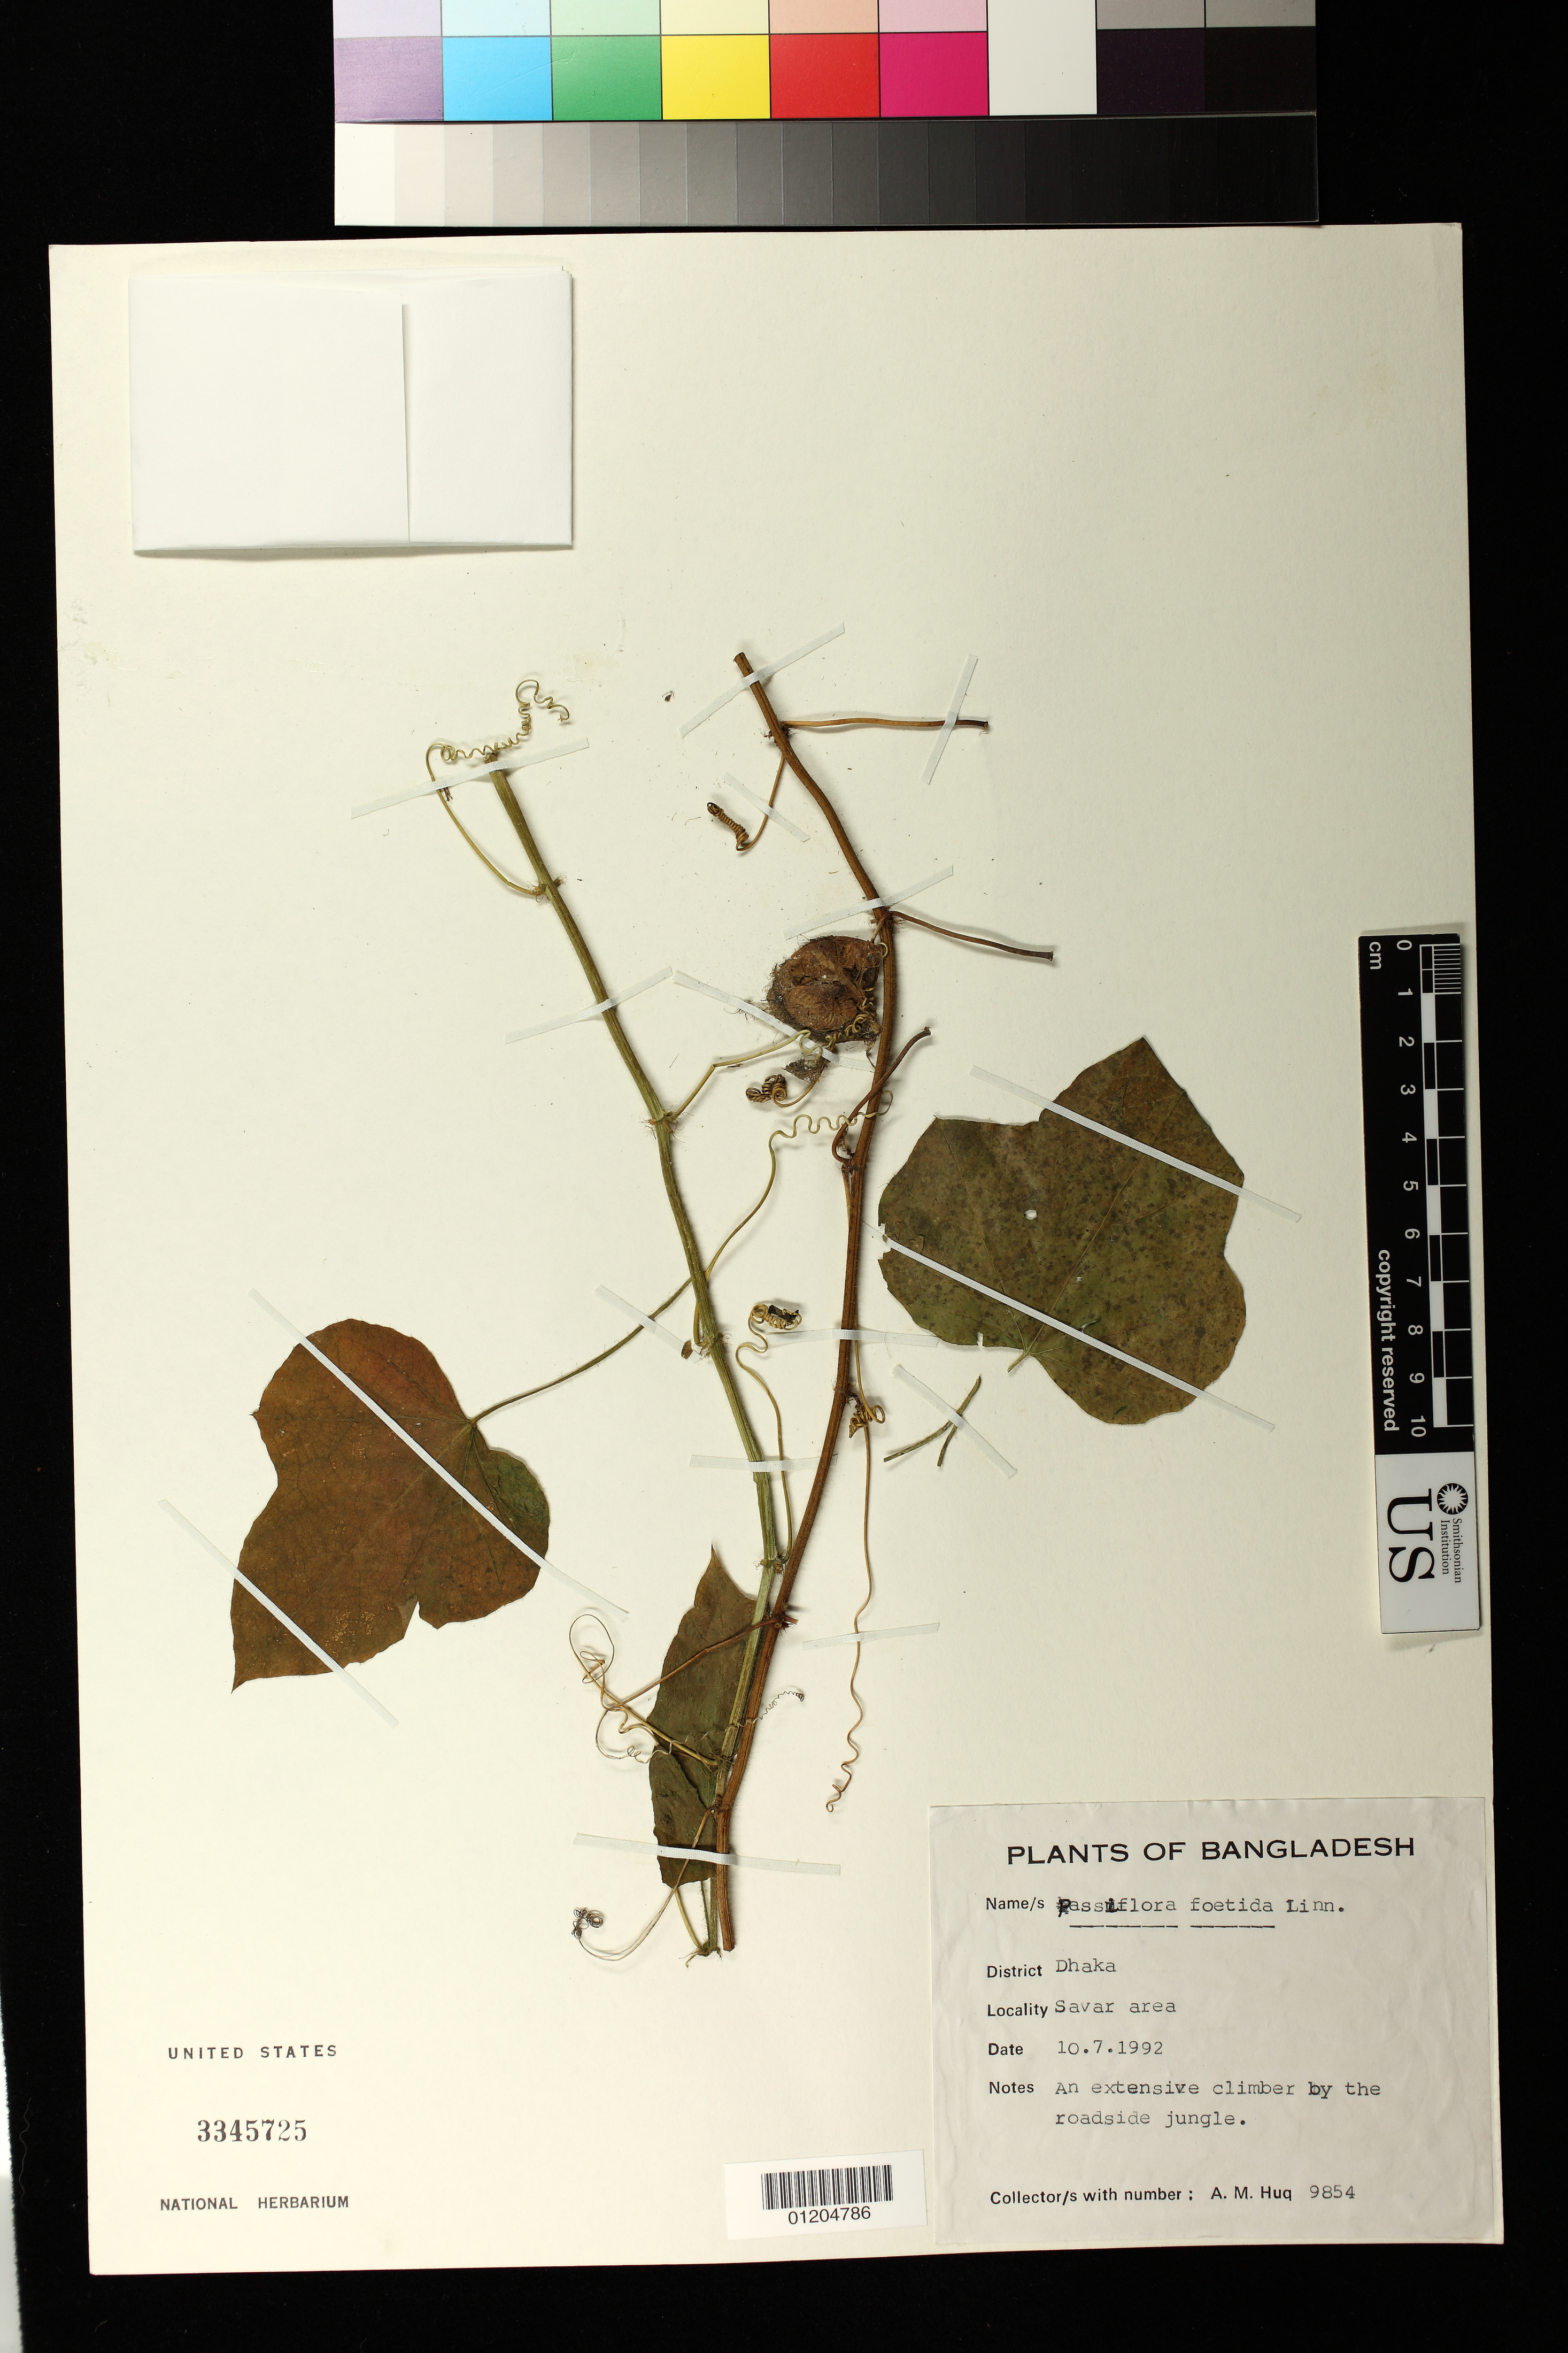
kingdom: Plantae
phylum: Tracheophyta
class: Magnoliopsida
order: Malpighiales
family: Passifloraceae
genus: Passiflora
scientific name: Passiflora foetida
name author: L.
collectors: A. M. Huq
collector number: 9854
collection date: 1992-07-10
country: Bangladesh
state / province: Dhaka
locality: Dhaka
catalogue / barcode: US 3345725